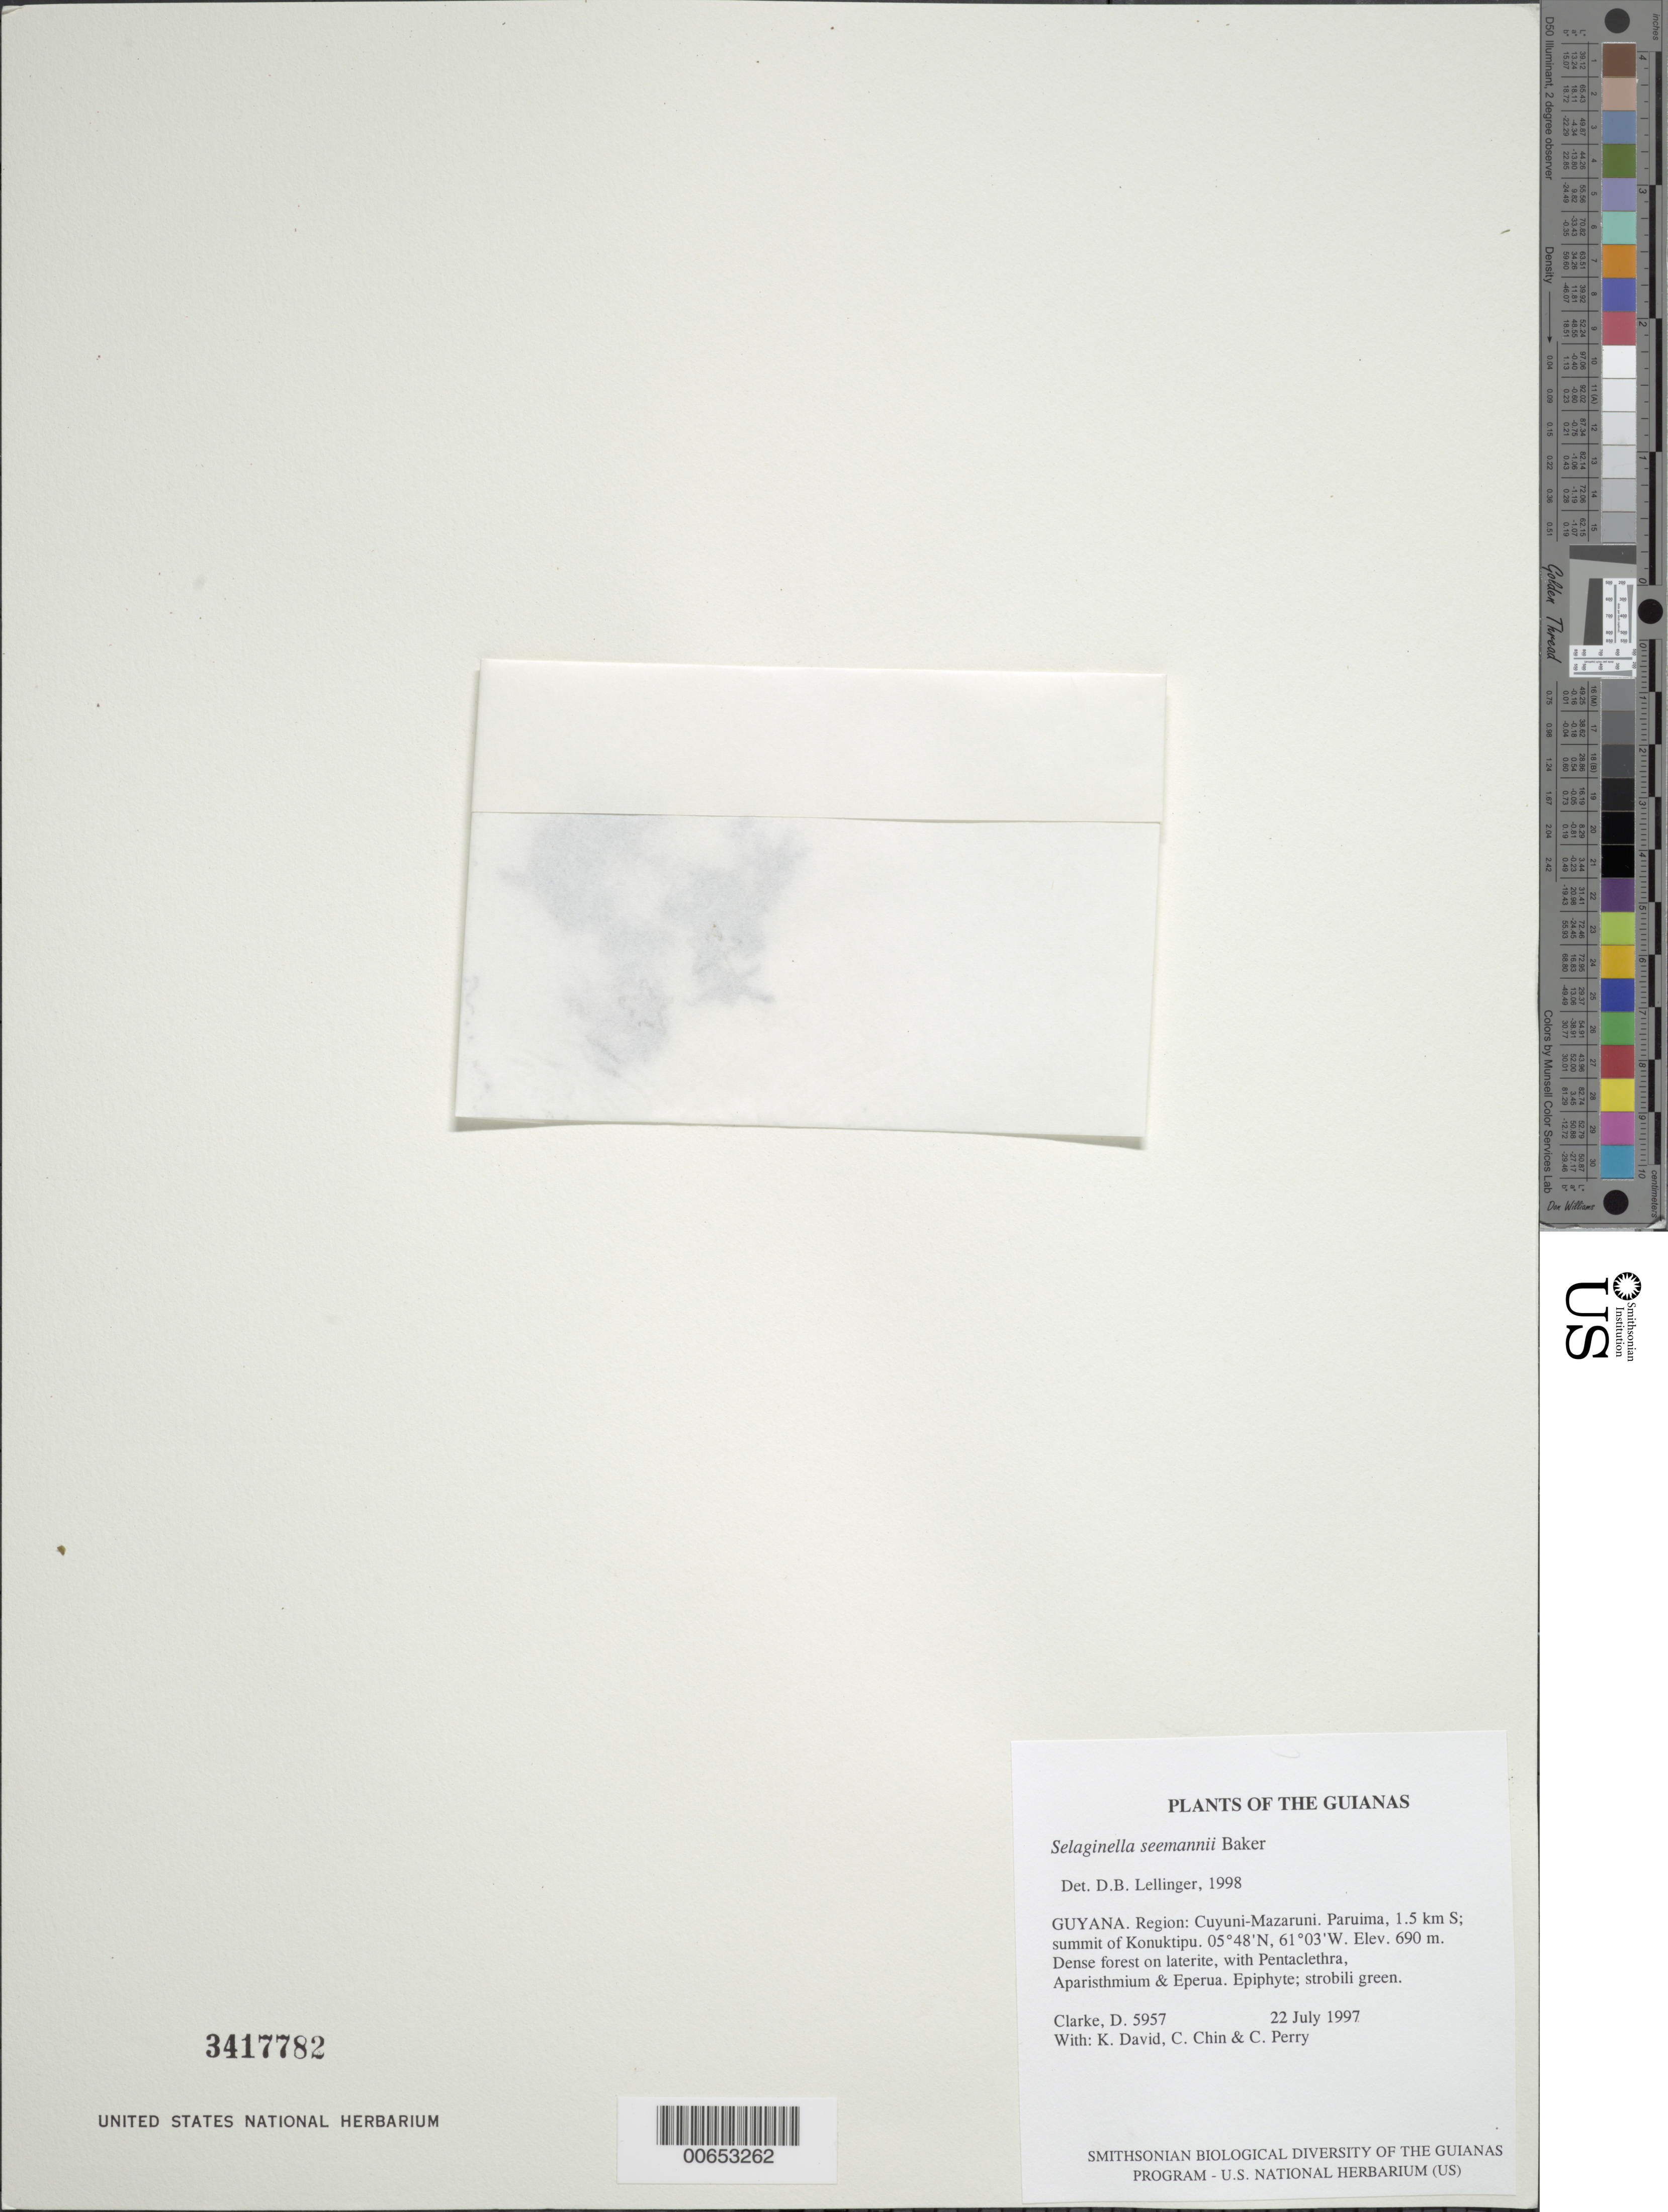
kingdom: Plantae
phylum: Tracheophyta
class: Lycopodiopsida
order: Selaginellales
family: Selaginellaceae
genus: Selaginella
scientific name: Selaginella seemannii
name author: Baker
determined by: Lellinger, David B., (BOT), Smithsonian Institution - National Museum of Natural History (UNITED STATES)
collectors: H. D. Clarke, K. David, C. Chin & C. Perry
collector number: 5957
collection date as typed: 22 July 1997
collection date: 1997-07-22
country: Guyana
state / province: Cuyuni-Mazaruni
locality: Paruima, 1.5 km S; summit of Konuktipu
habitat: Dense forest on laterite, with Pentaclethra, Aparisthmium & Eperua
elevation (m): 690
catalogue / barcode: US 3417782